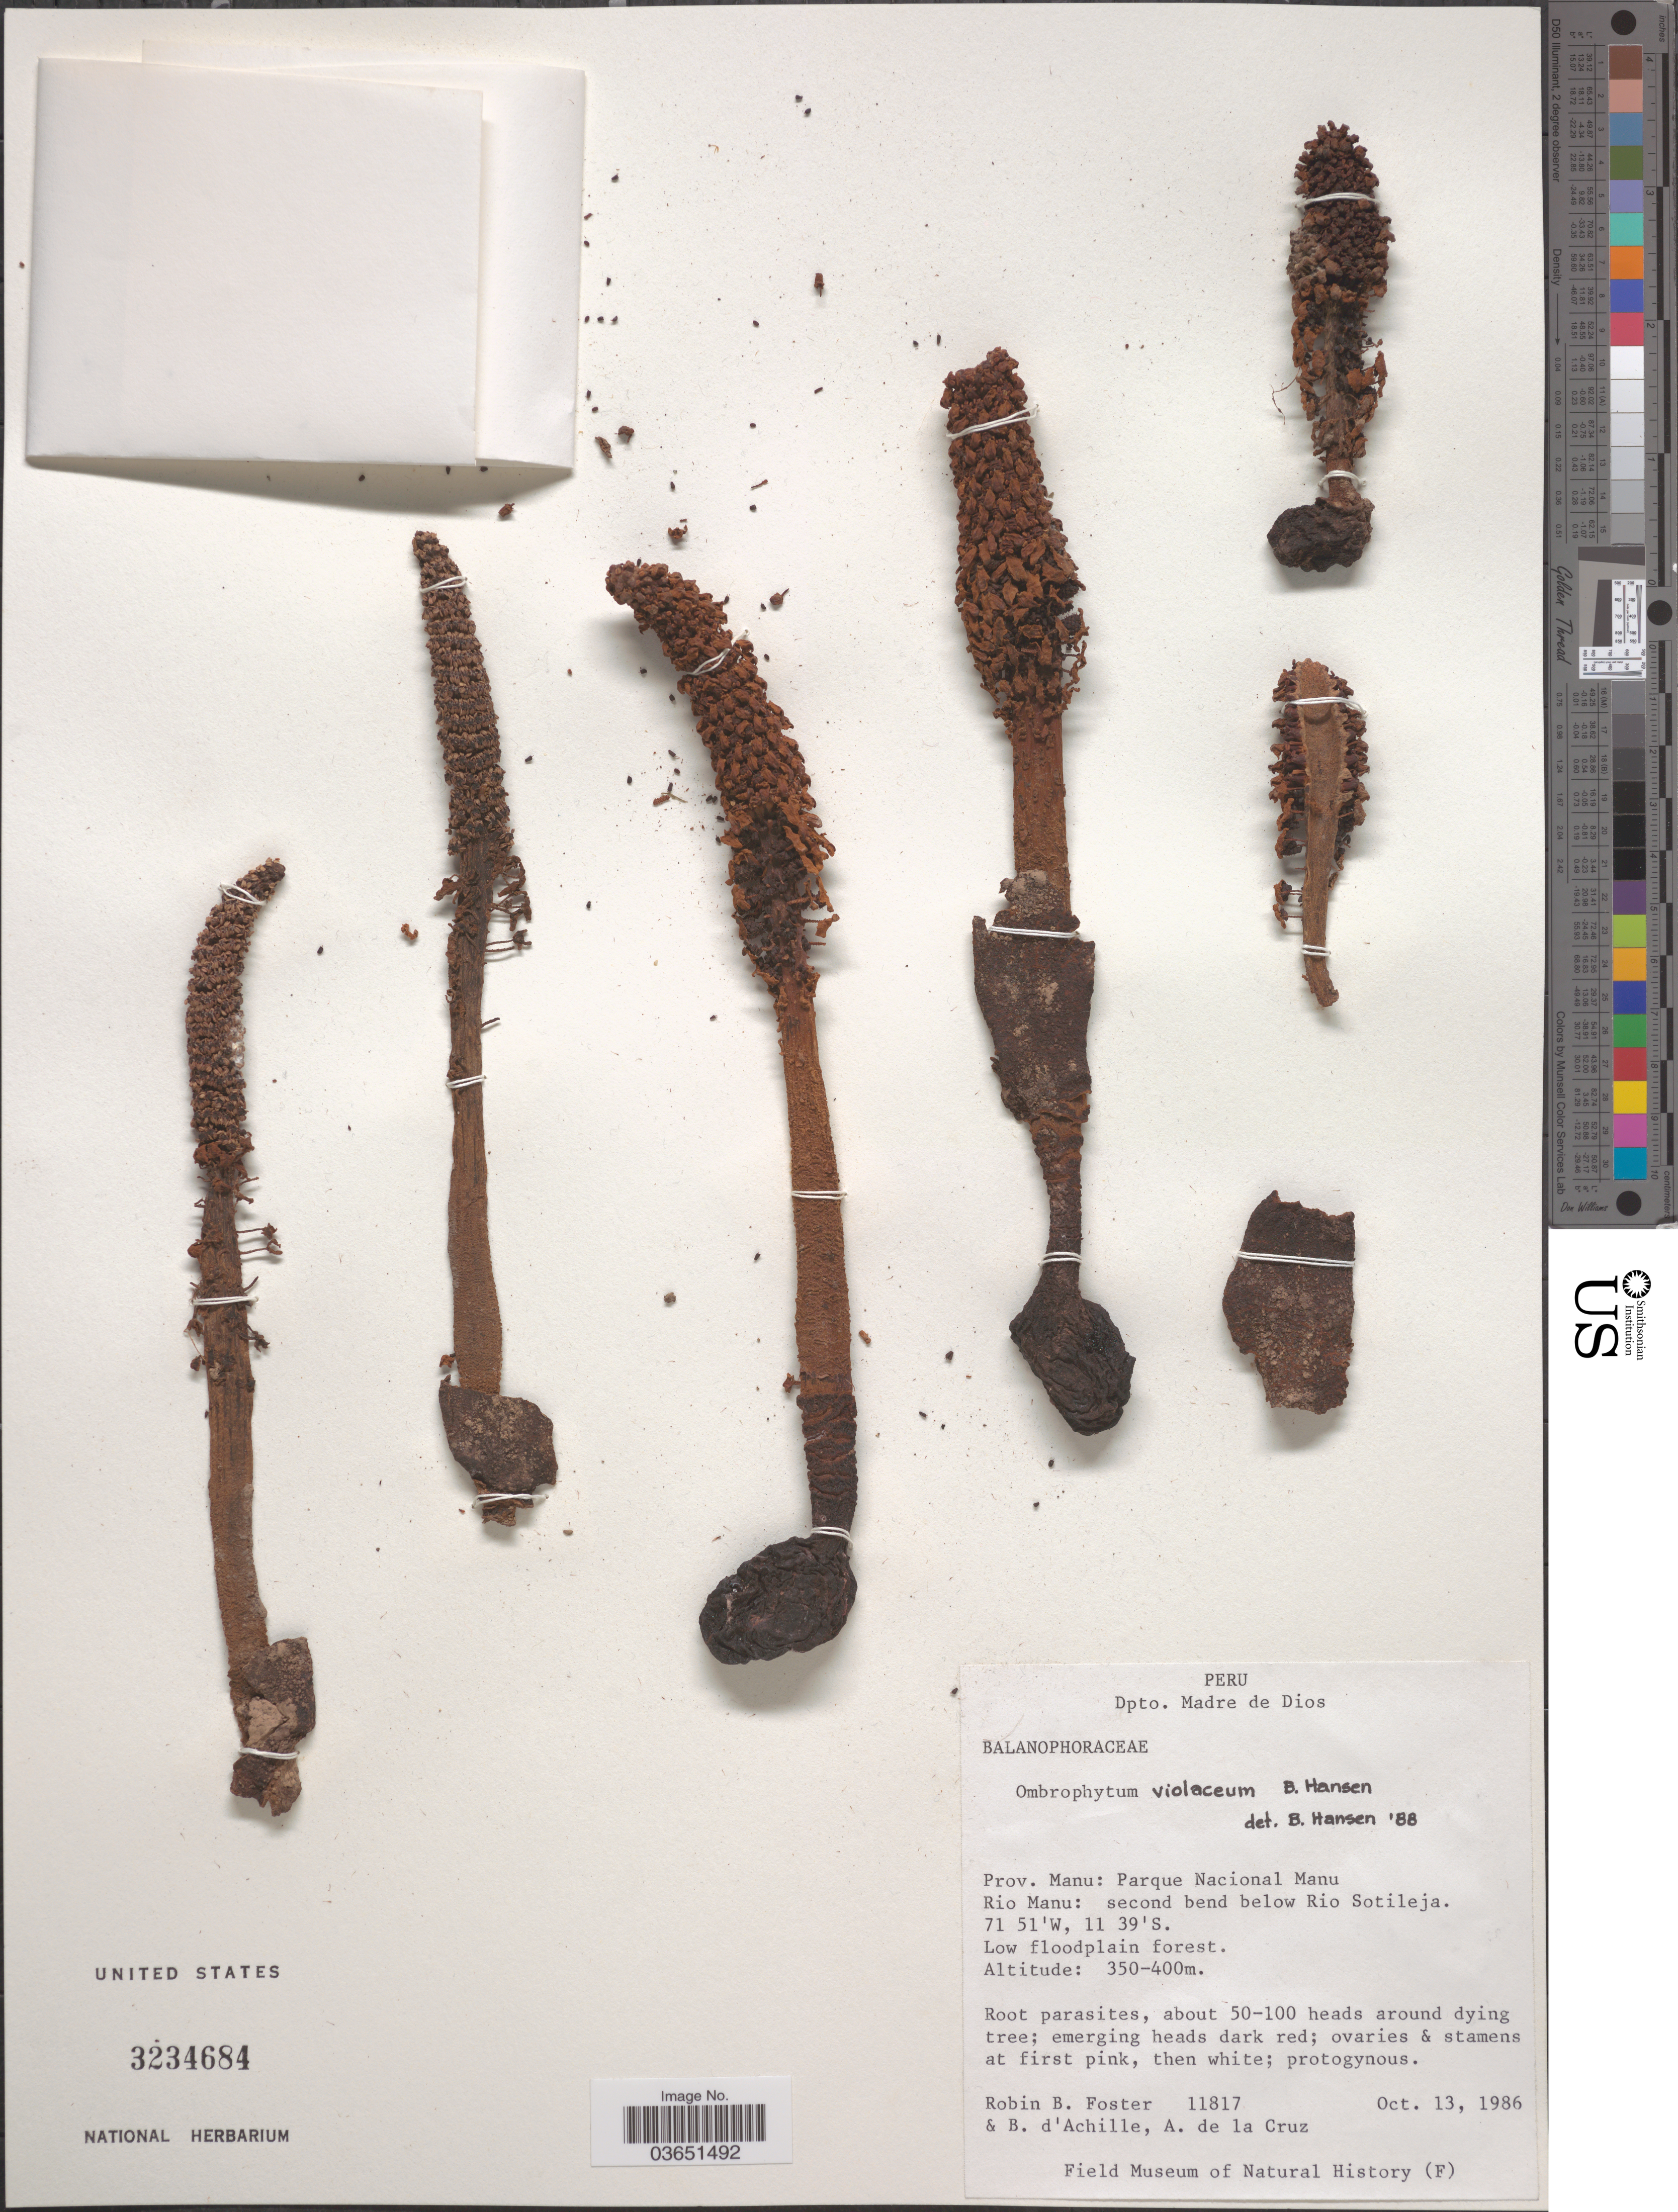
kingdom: Plantae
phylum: Tracheophyta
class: Magnoliopsida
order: Santalales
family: Balanophoraceae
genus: Ombrophytum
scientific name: Ombrophytum violaceum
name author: B.F. Hansen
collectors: R. B. Foster, B. d'Achille & A. De la Cruz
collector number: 11817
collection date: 1986-10-13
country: Peru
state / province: Madre de Dios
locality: Dpto. Madre de Dios. Prov. Manu: Parque Nacional Manu. Rio Manu: second bend below Rio Sotileja.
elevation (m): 350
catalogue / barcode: US 3234684